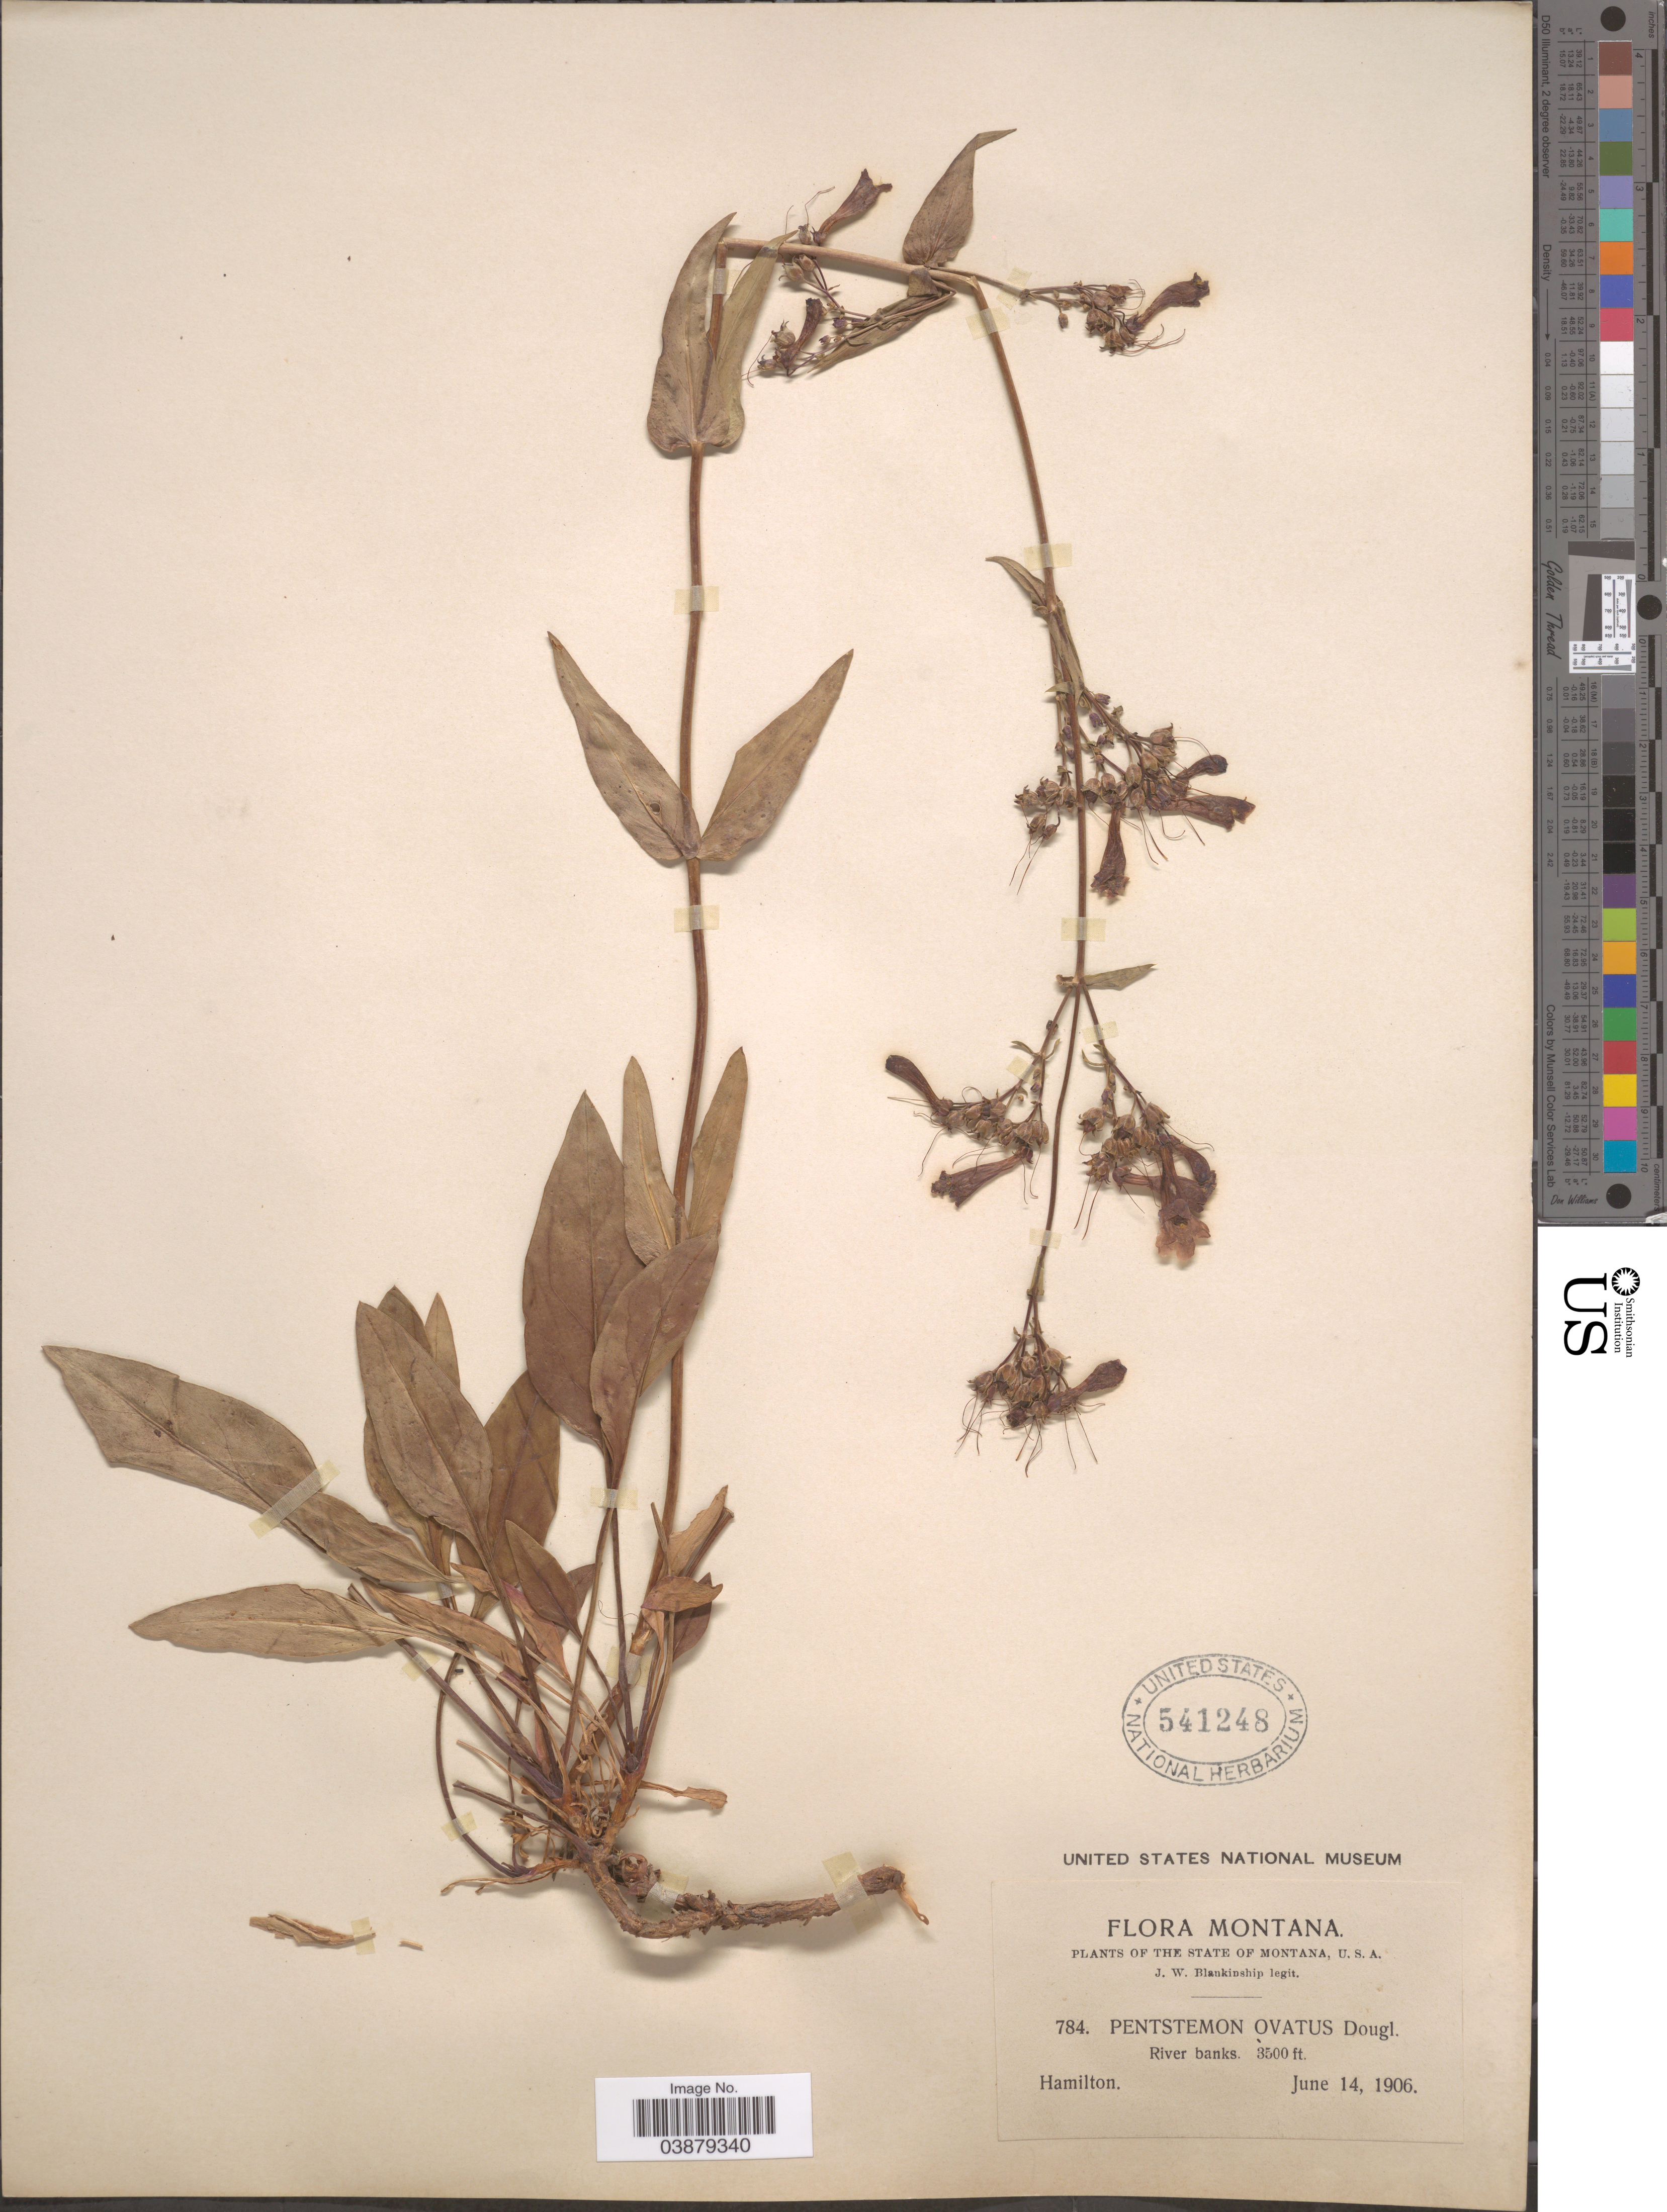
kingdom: Plantae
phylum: Tracheophyta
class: Magnoliopsida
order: Lamiales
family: Plantaginaceae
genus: Penstemon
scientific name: Penstemon wilcoxii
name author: Rydb.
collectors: J. W. Blankinship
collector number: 784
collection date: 1906-06-14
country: United States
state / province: Montana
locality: River banks. Hamilton.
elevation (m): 1067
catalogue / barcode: US 541248